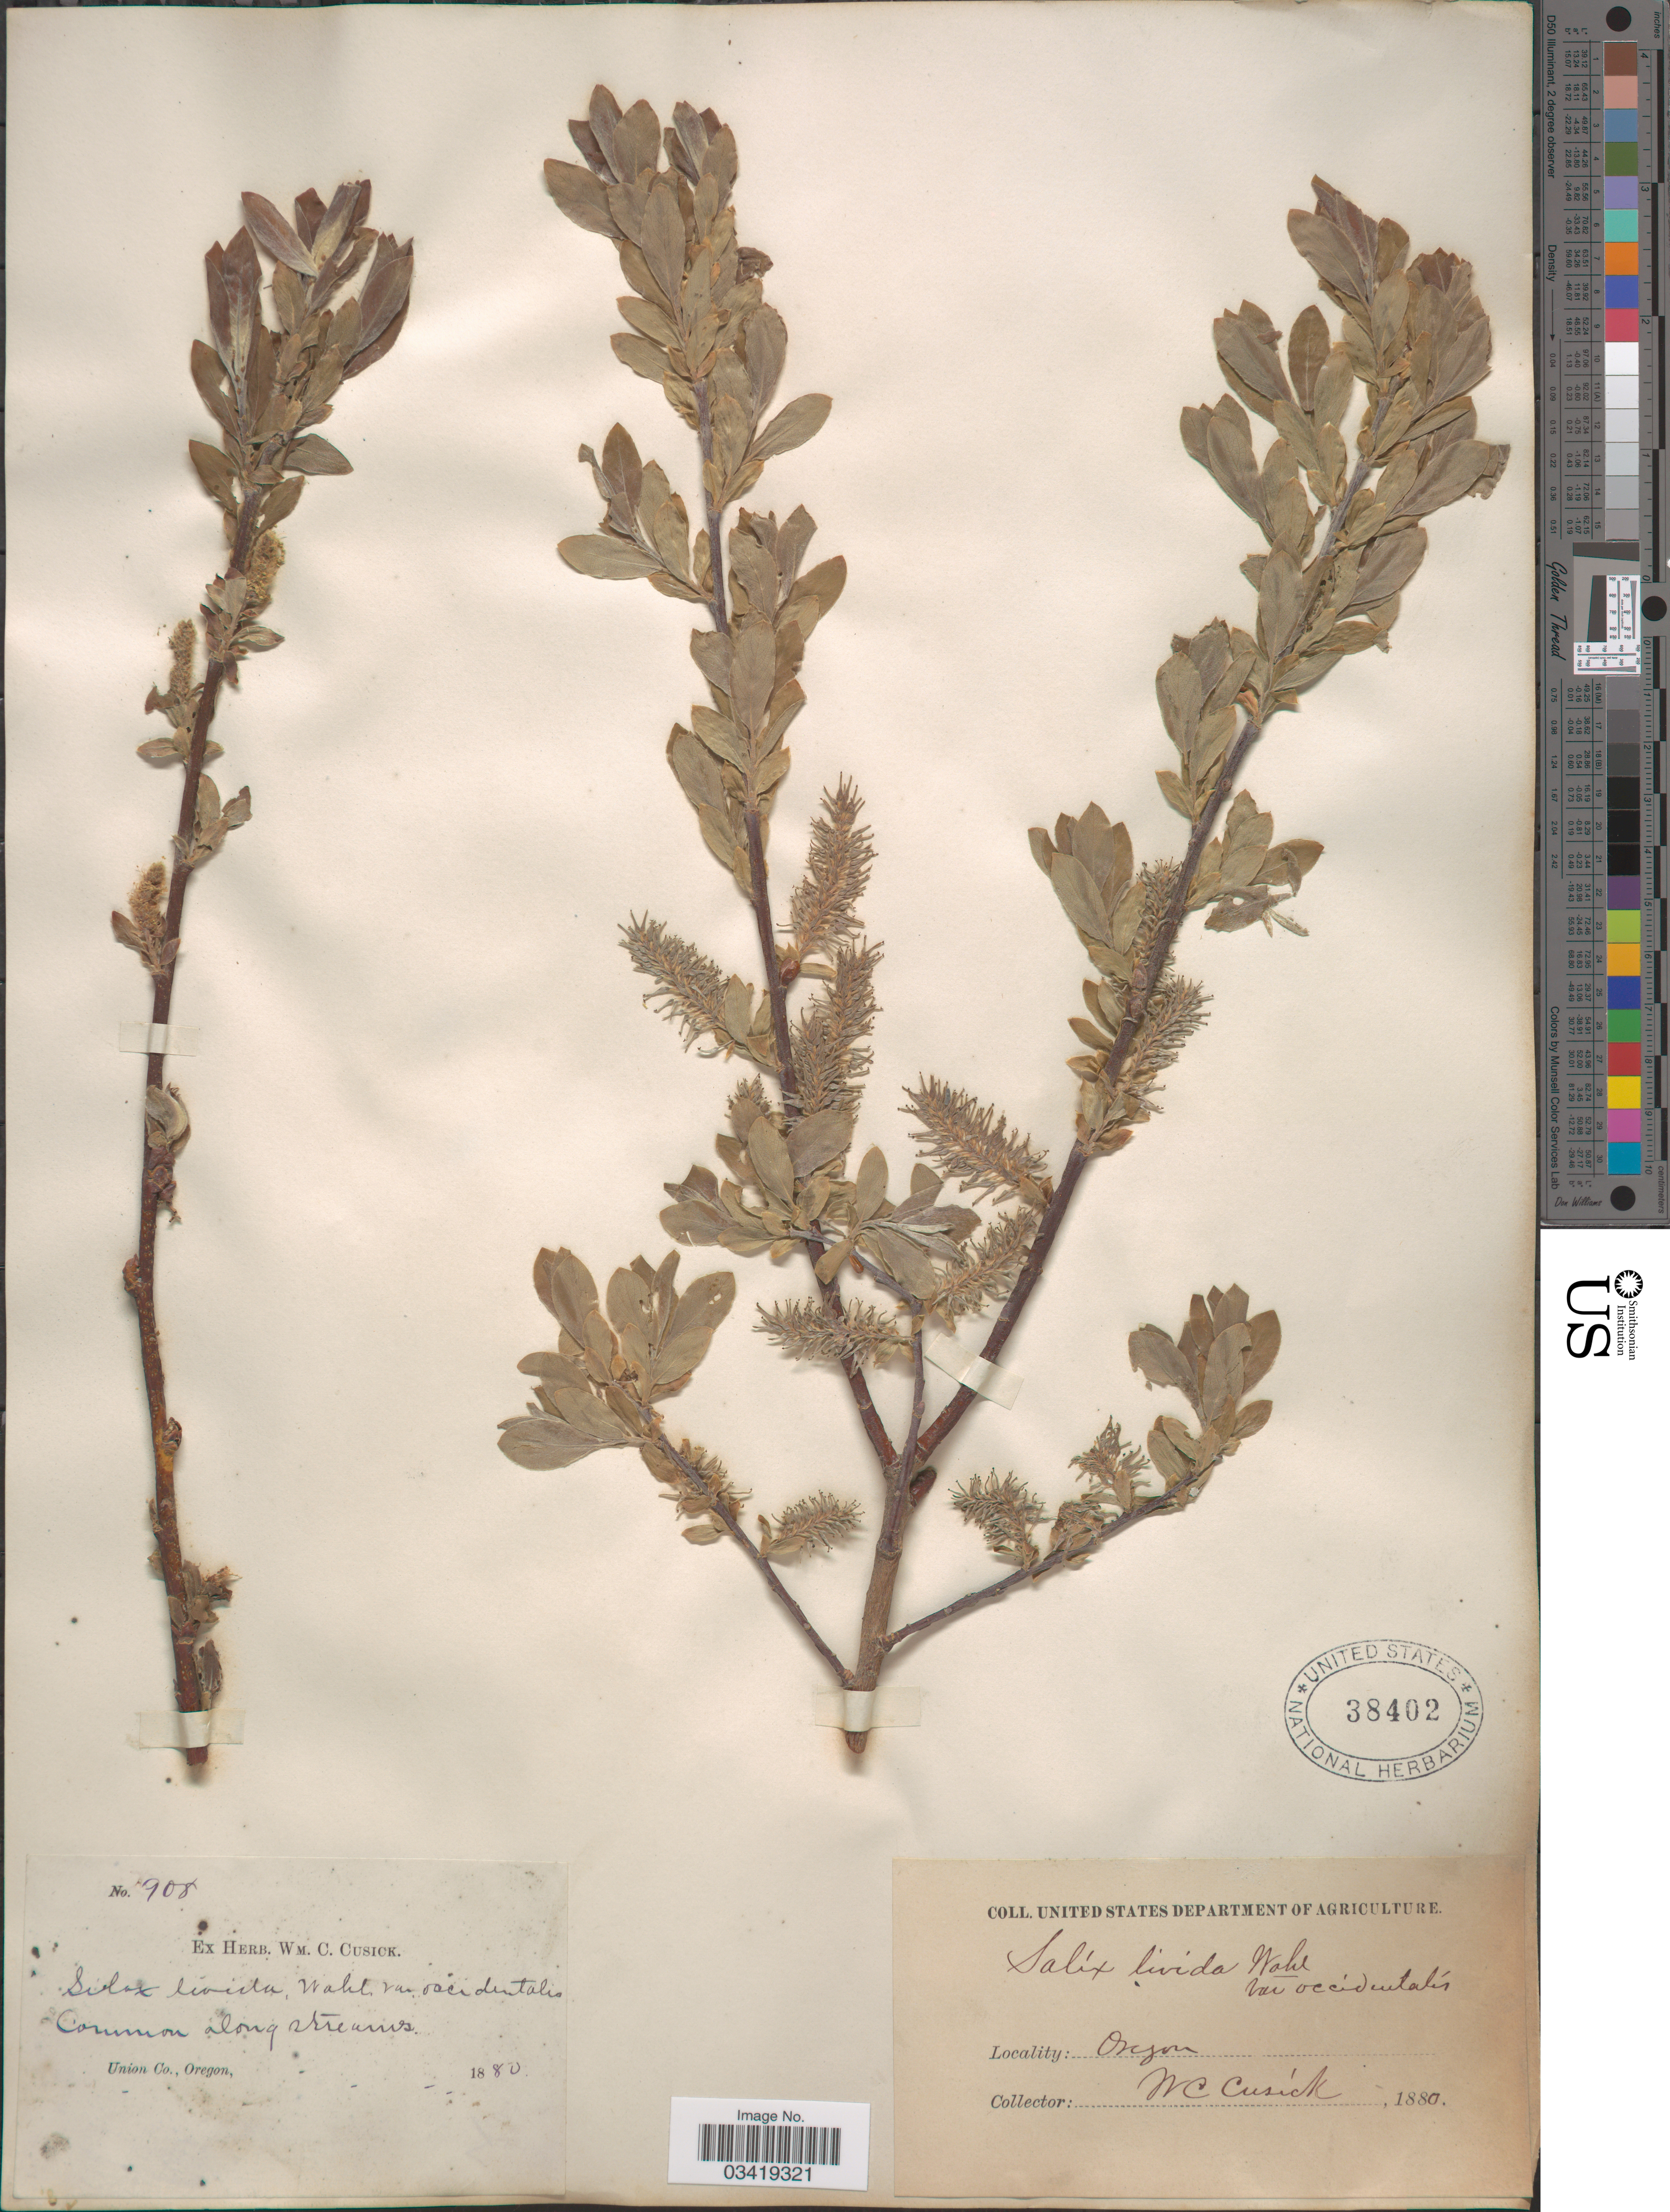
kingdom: Plantae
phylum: Tracheophyta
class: Magnoliopsida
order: Malpighiales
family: Salicaceae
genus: Salix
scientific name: Salix bebbiana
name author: Sarg.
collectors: W. C. Cusick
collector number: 908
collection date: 1880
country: United States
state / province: Oregon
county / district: Union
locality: Union Co.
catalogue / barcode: US 38402